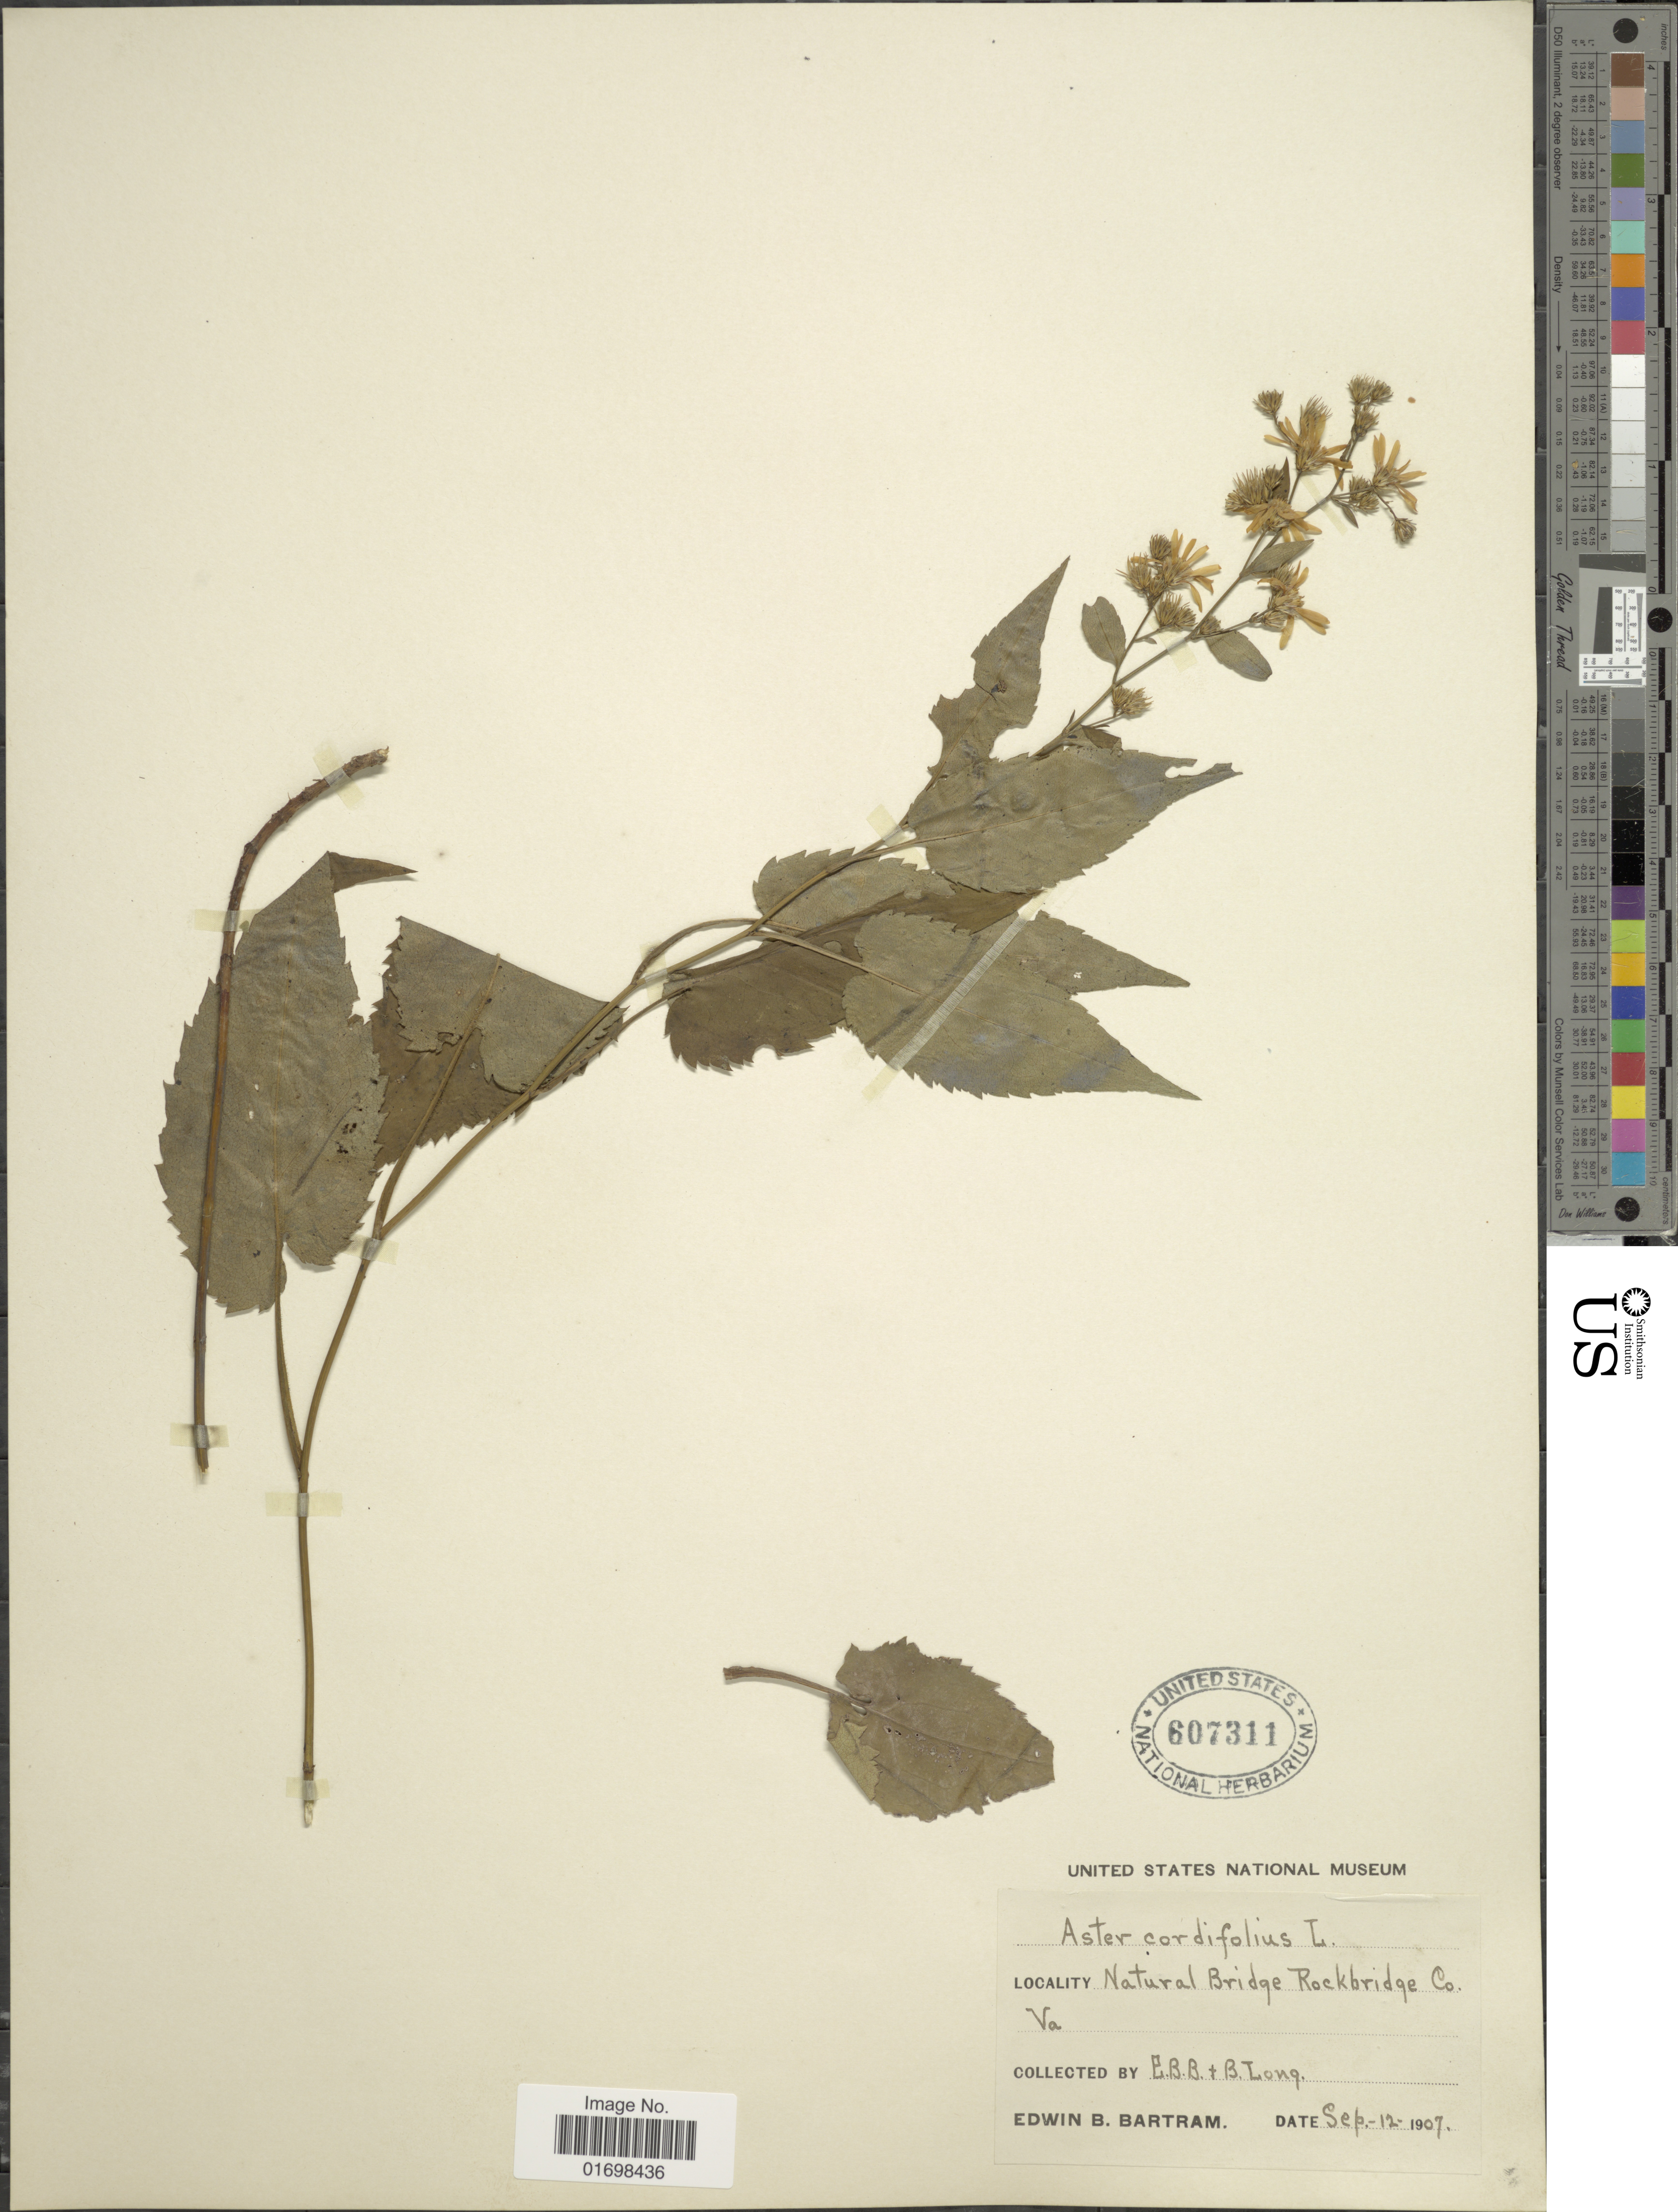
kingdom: Plantae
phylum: Tracheophyta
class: Magnoliopsida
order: Asterales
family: Asteraceae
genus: Symphyotrichum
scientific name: Symphyotrichum cordifolium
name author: (L.) G.L. Nesom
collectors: E. B. Bartram & B. Long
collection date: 1907-09-12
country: United States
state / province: Virginia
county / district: Rockbridge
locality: Natural Bridge Rockbridge Co. Va.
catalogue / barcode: US 607311